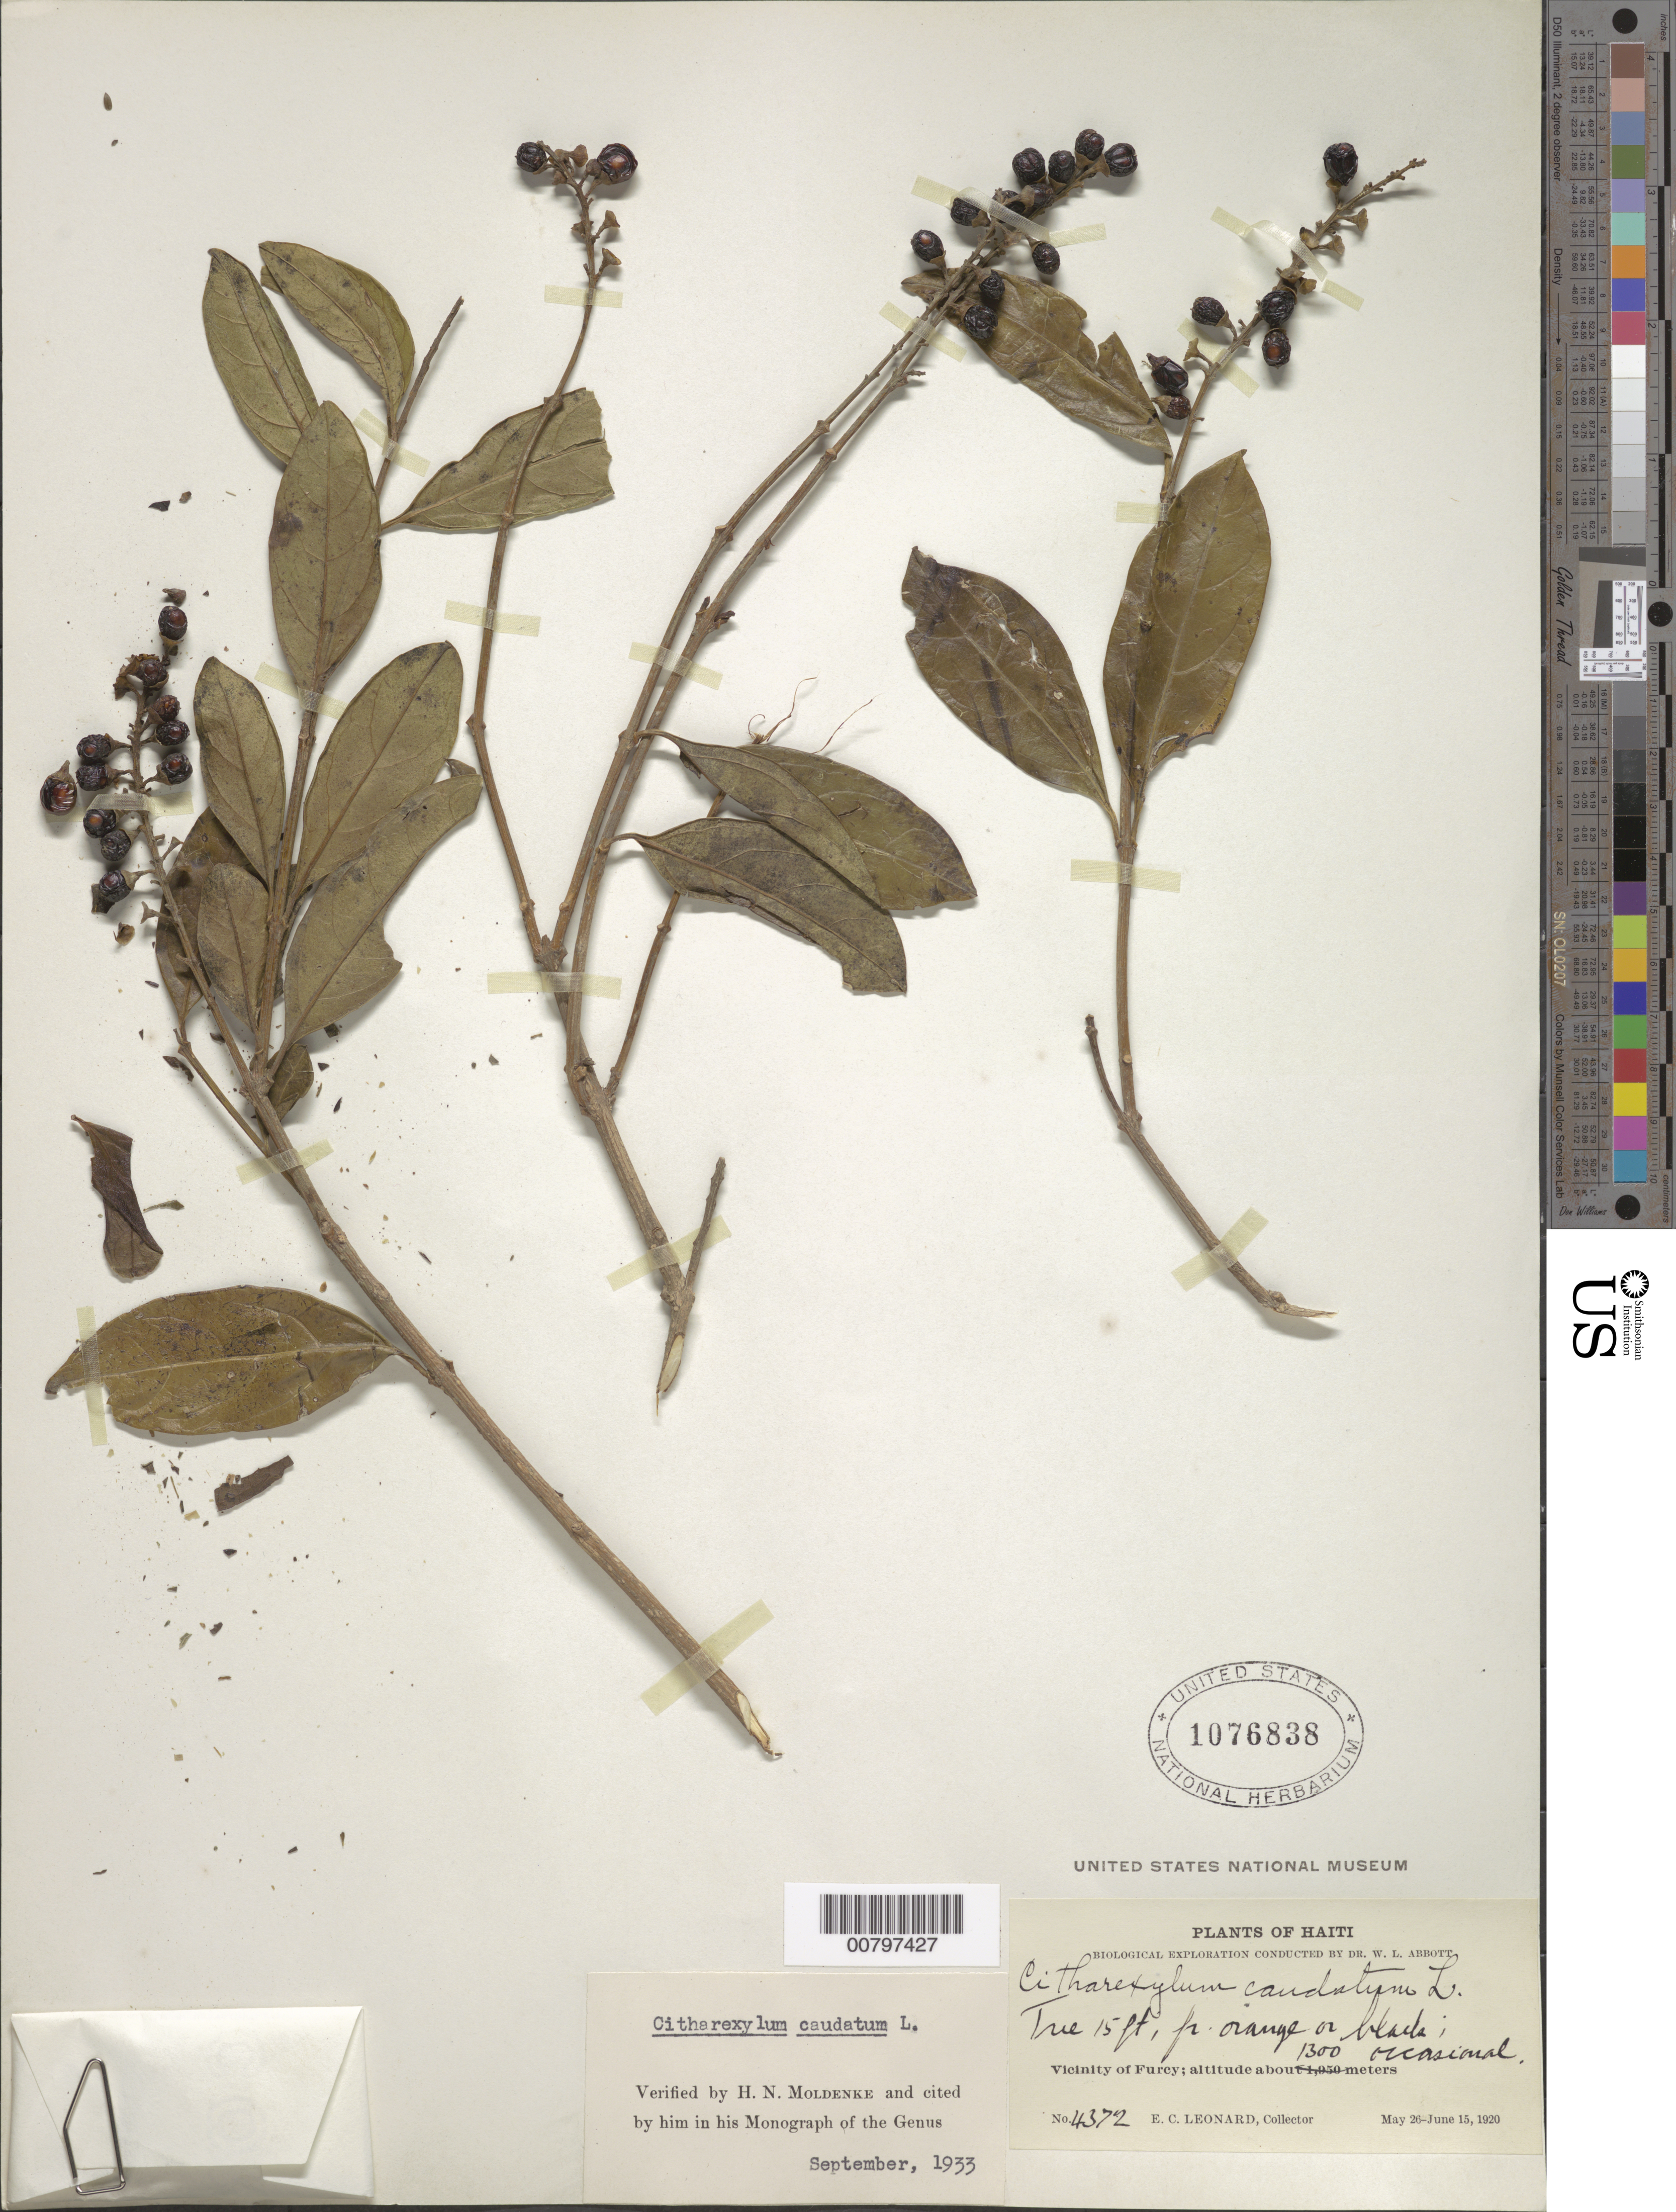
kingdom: Plantae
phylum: Tracheophyta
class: Magnoliopsida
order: Lamiales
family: Verbenaceae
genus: Citharexylum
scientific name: Citharexylum caudatum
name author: L.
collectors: E. C. Leonard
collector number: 4372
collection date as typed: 26 May 1920 to 15 Jun 1920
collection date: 1920-05-26/1920-06-15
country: Haiti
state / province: Ouest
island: Hispaniola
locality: Vicinity of Furcy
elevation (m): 1300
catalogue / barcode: US 1076838